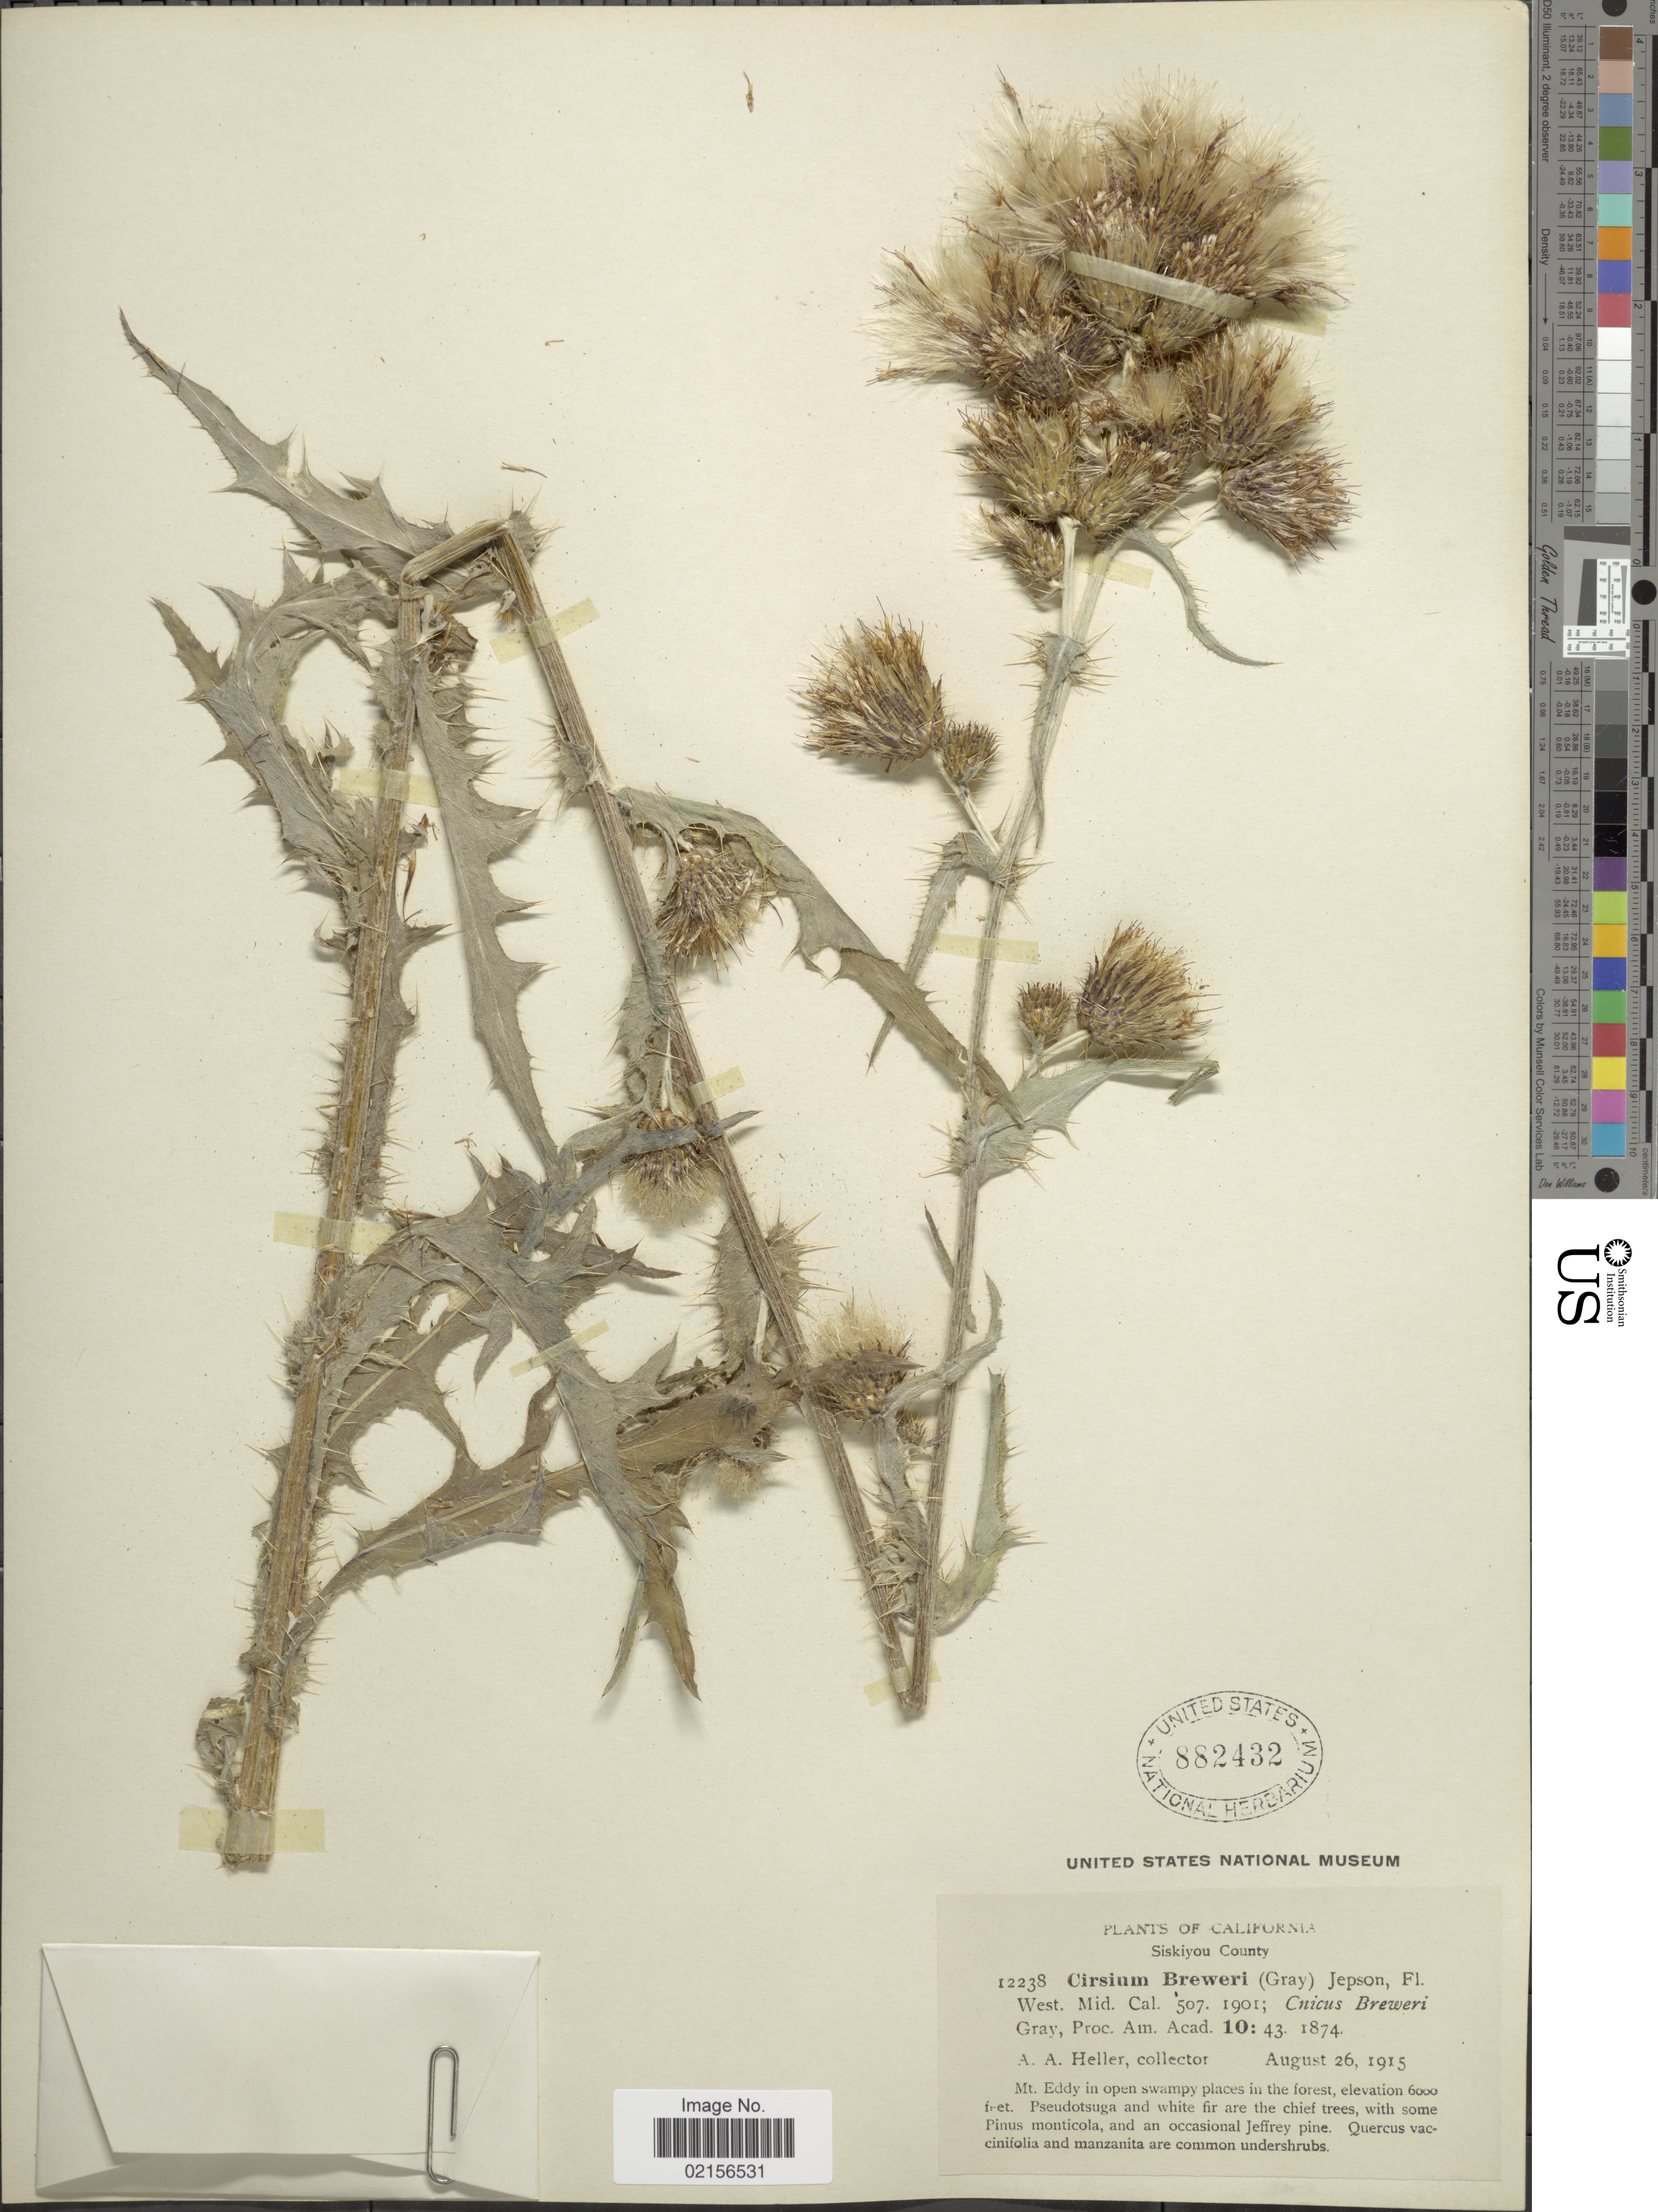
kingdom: Plantae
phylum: Tracheophyta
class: Magnoliopsida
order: Asterales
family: Asteraceae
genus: Cirsium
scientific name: Cirsium douglasii var. breweri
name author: (A. Gray) D.J. Keil & C.E. Turner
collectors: A. A. Heller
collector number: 12238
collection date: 1915-08-26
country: United States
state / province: California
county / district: Siskiyou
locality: Siskiyou County, Mt. Eddy in open swampy places in the forest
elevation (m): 1829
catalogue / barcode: US 882432